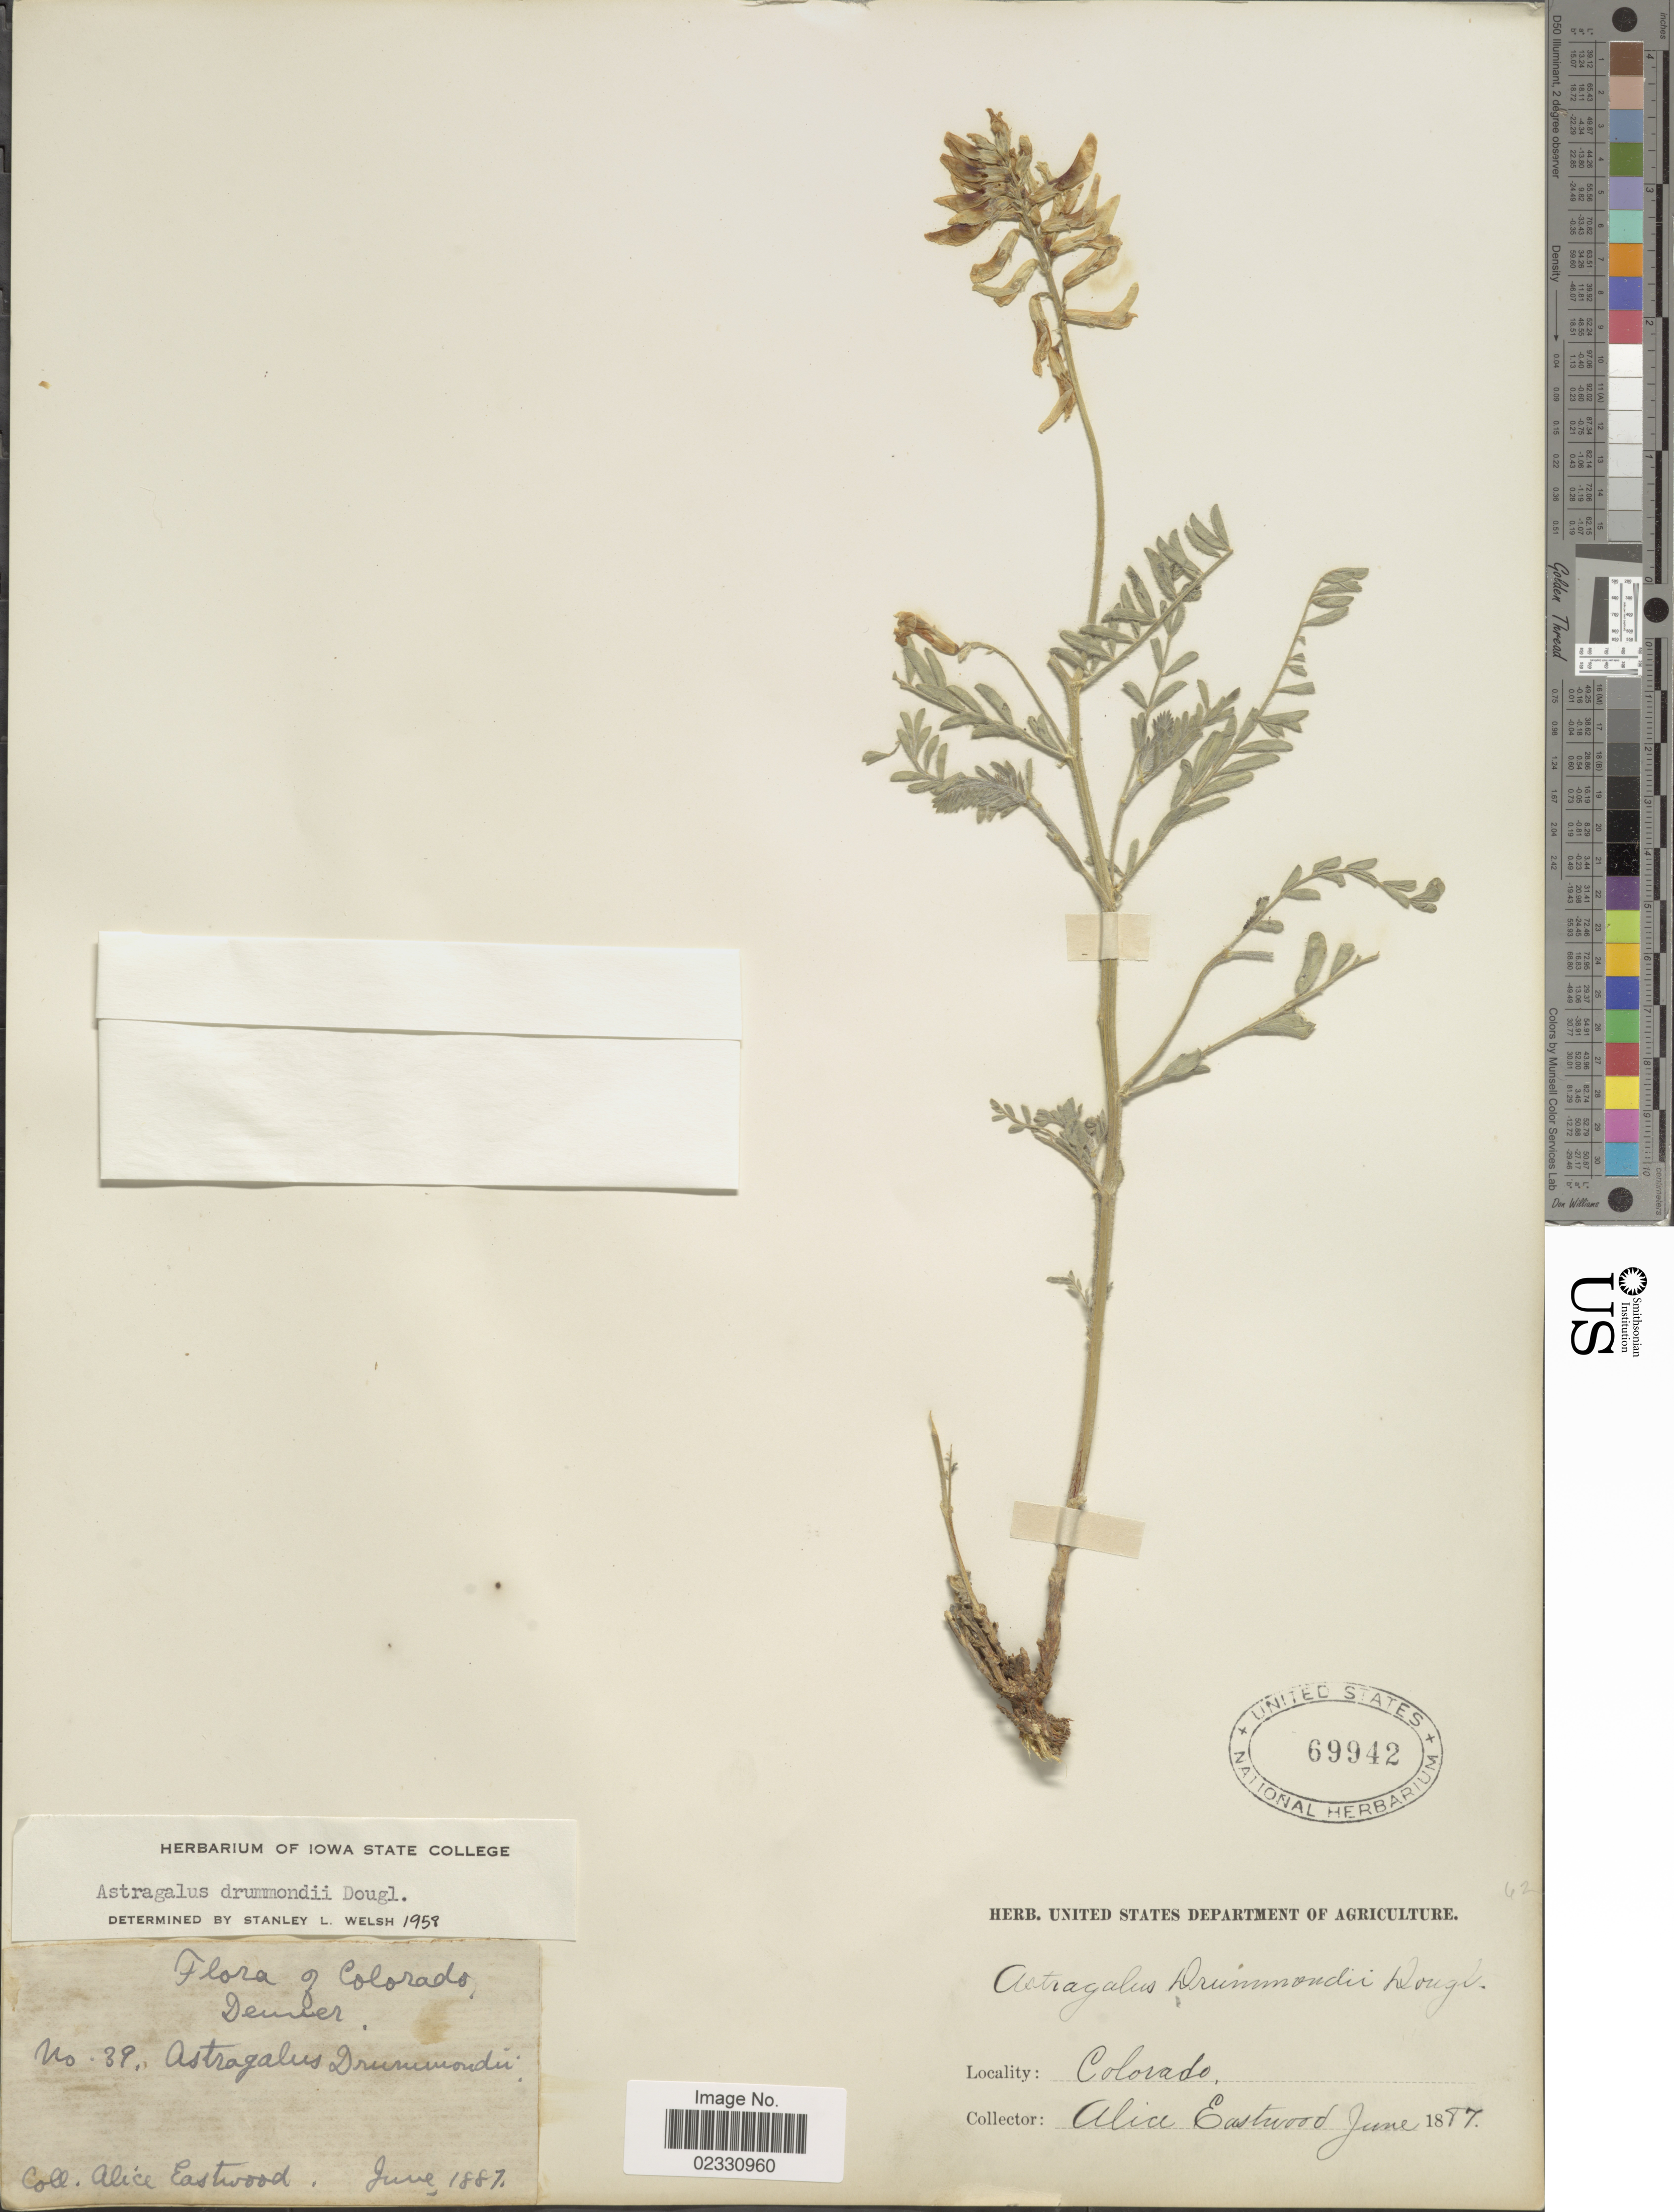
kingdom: Plantae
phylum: Tracheophyta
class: Magnoliopsida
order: Fabales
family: Fabaceae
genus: Astragalus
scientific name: Astragalus drummondii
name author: Hook.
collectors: A. Eastwood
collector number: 39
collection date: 1887-06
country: United States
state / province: Colorado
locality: Denver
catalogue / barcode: US 69942